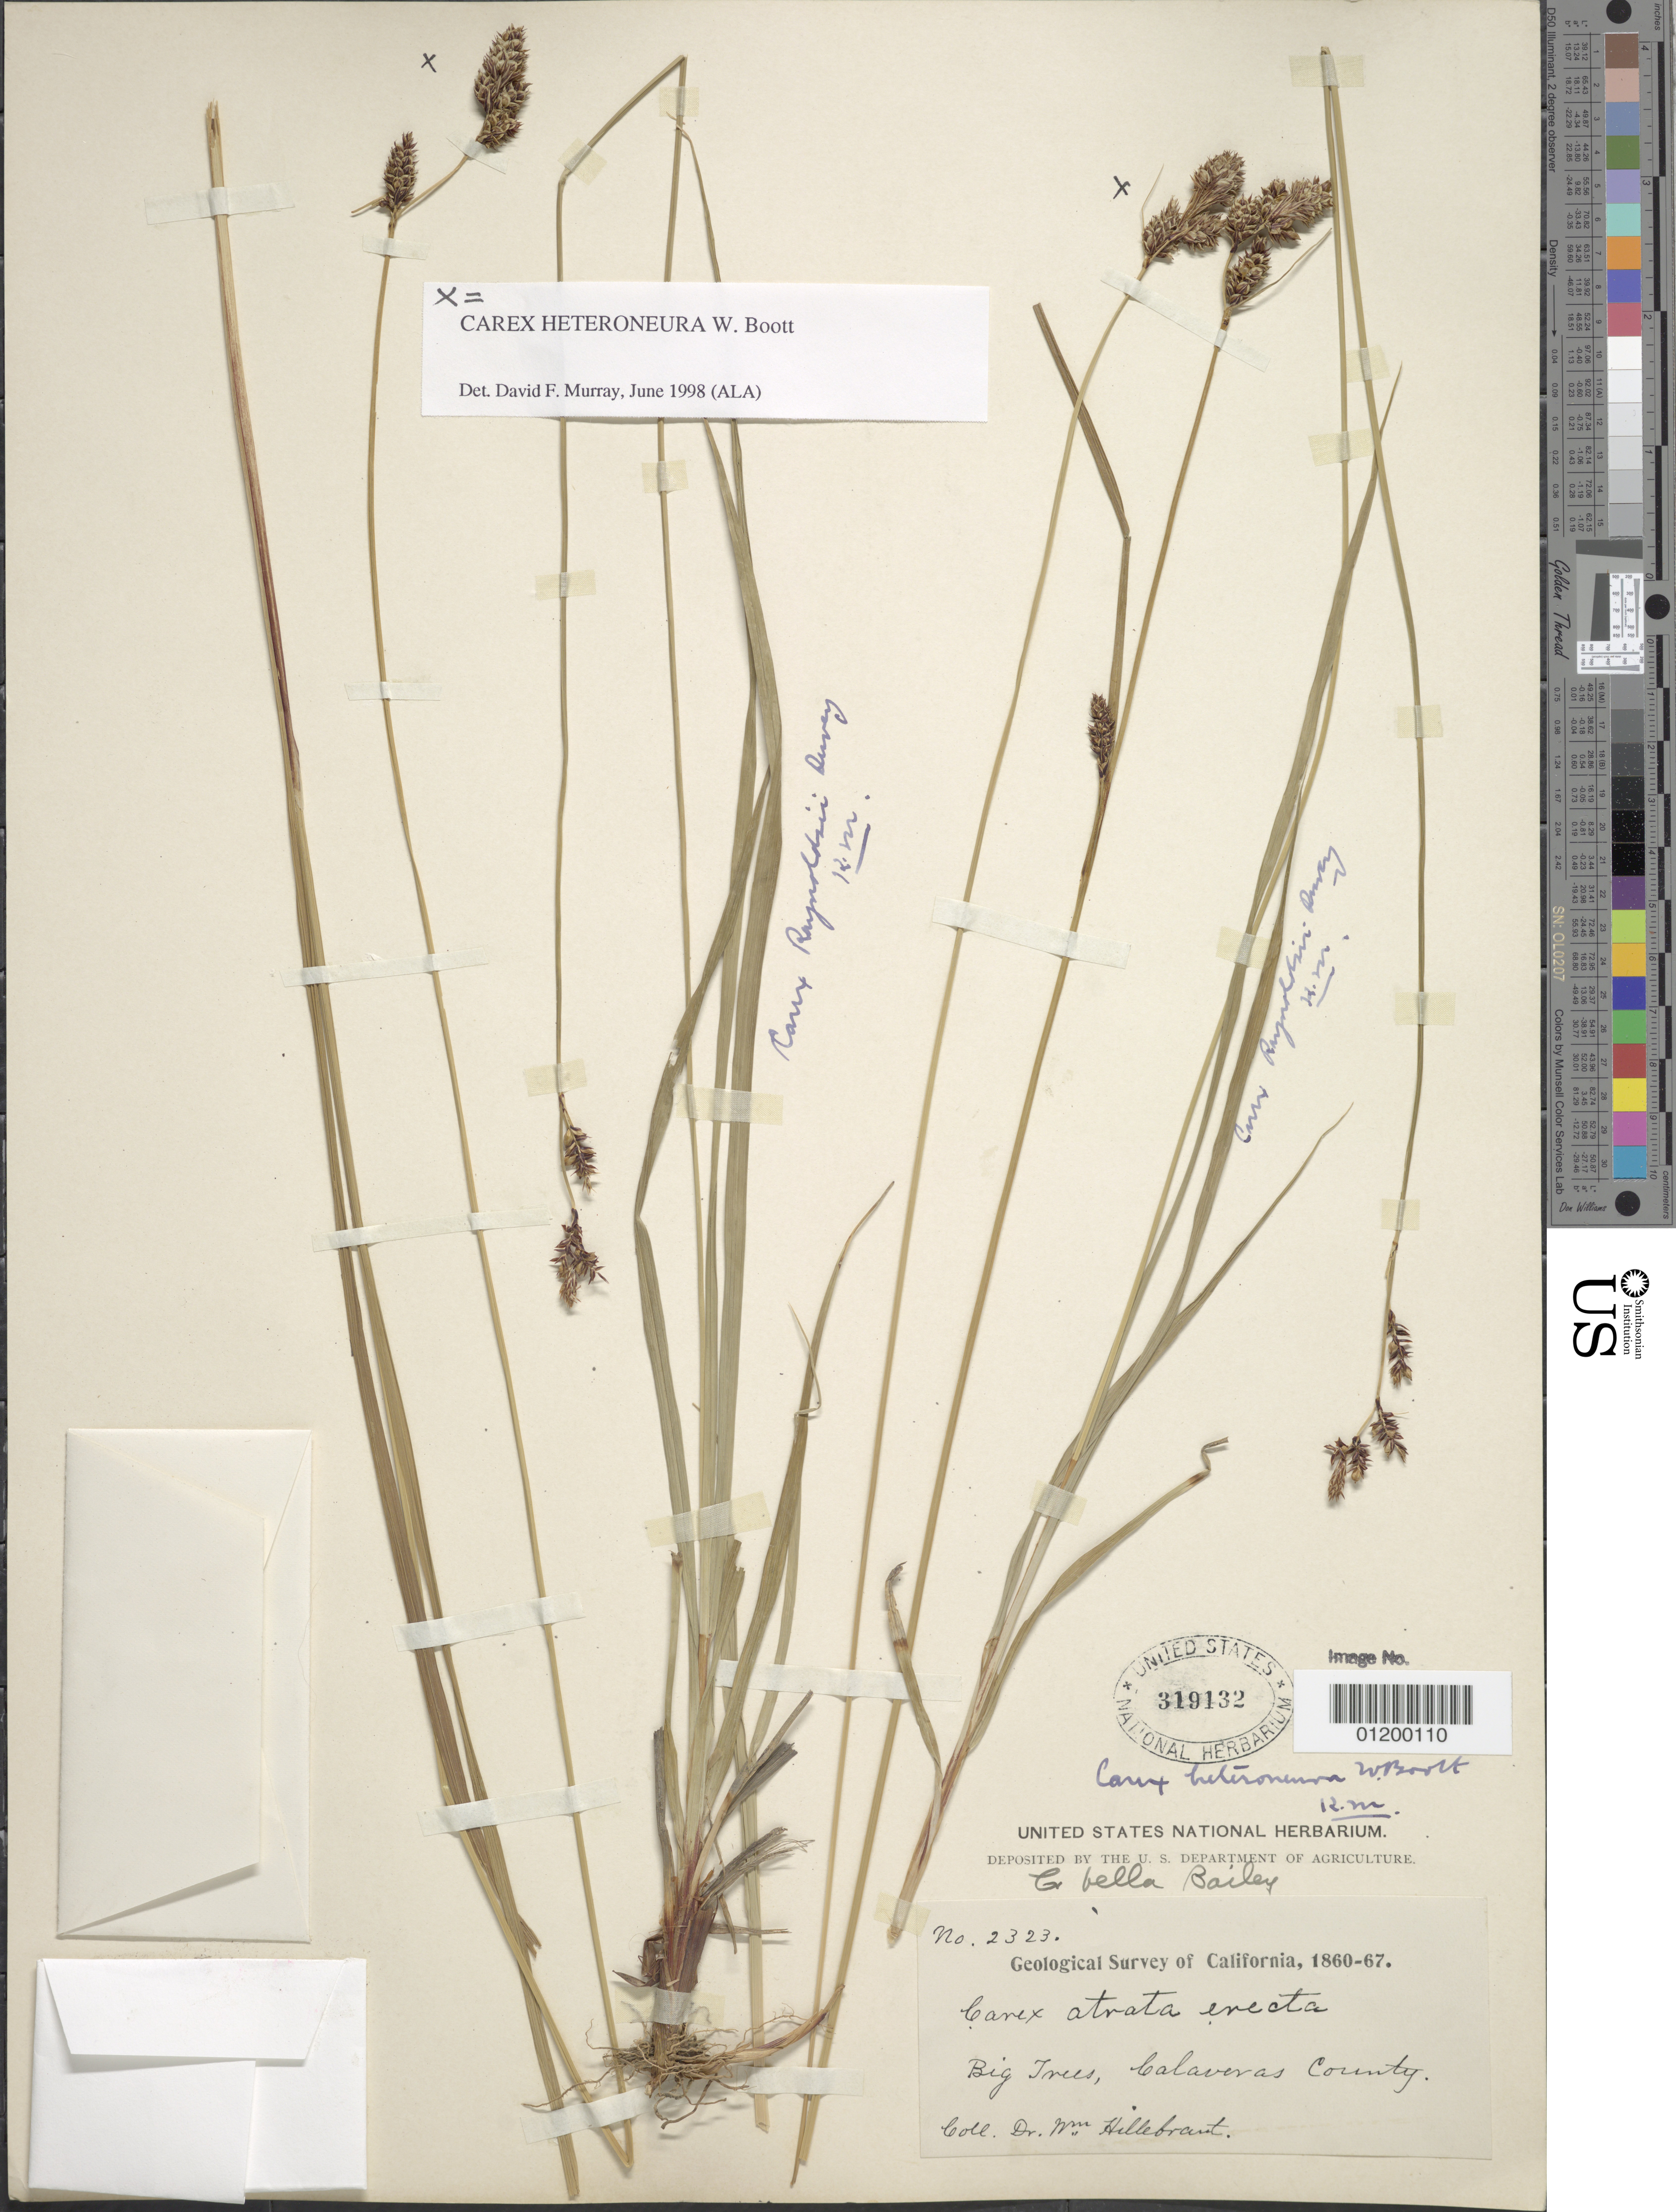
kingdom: Plantae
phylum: Tracheophyta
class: Liliopsida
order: Poales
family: Cyperaceae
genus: Carex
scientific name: Carex heteroneura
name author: S. Watson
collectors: W. Hillebrand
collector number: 2323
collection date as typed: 1860 to 1867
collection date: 1860/1867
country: United States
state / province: California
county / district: Calaveras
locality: Big Trees.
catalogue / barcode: US 319132